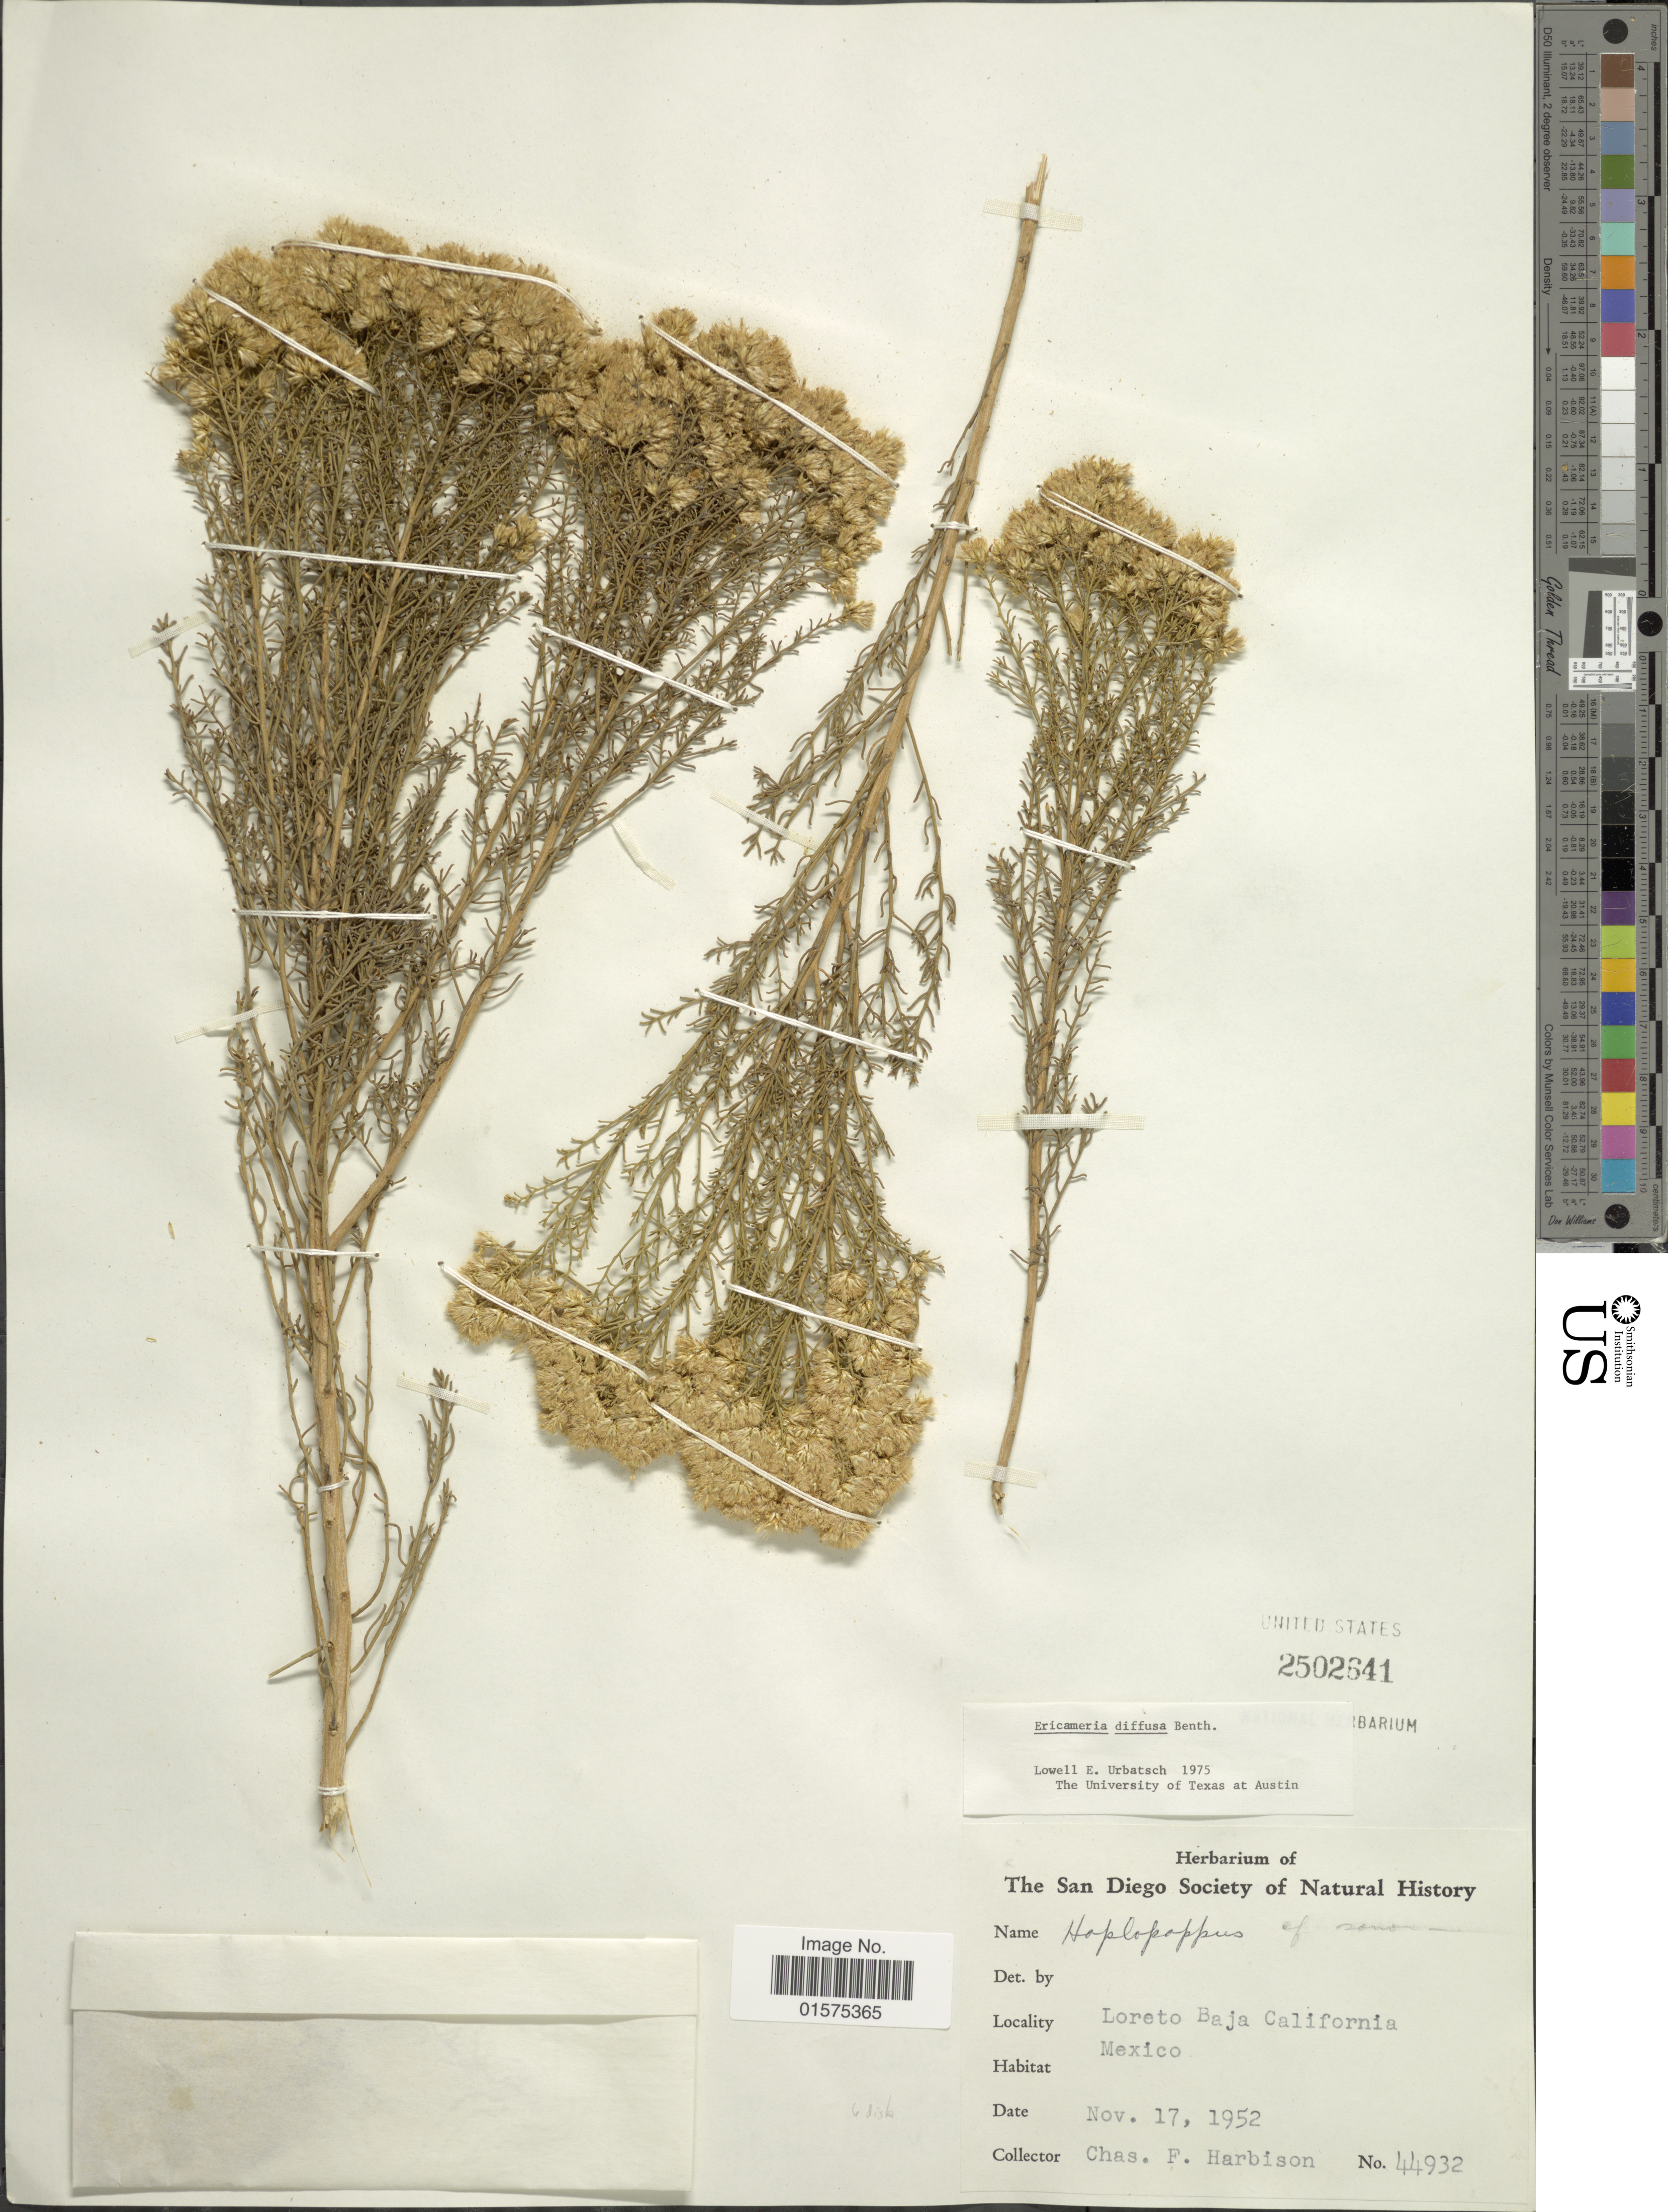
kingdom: Plantae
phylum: Tracheophyta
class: Magnoliopsida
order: Asterales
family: Asteraceae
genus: Xylothamia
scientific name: Xylothamia diffusa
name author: (Benth.) G.L. Nesom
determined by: Urbatsch, Lowell E., Curator (LSU), Louisiana State University (UNITED STATES)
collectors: C. F. Harbison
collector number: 44932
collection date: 1952-11-17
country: Mexico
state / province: Baja California Sur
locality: Loreto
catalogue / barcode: US 2502641